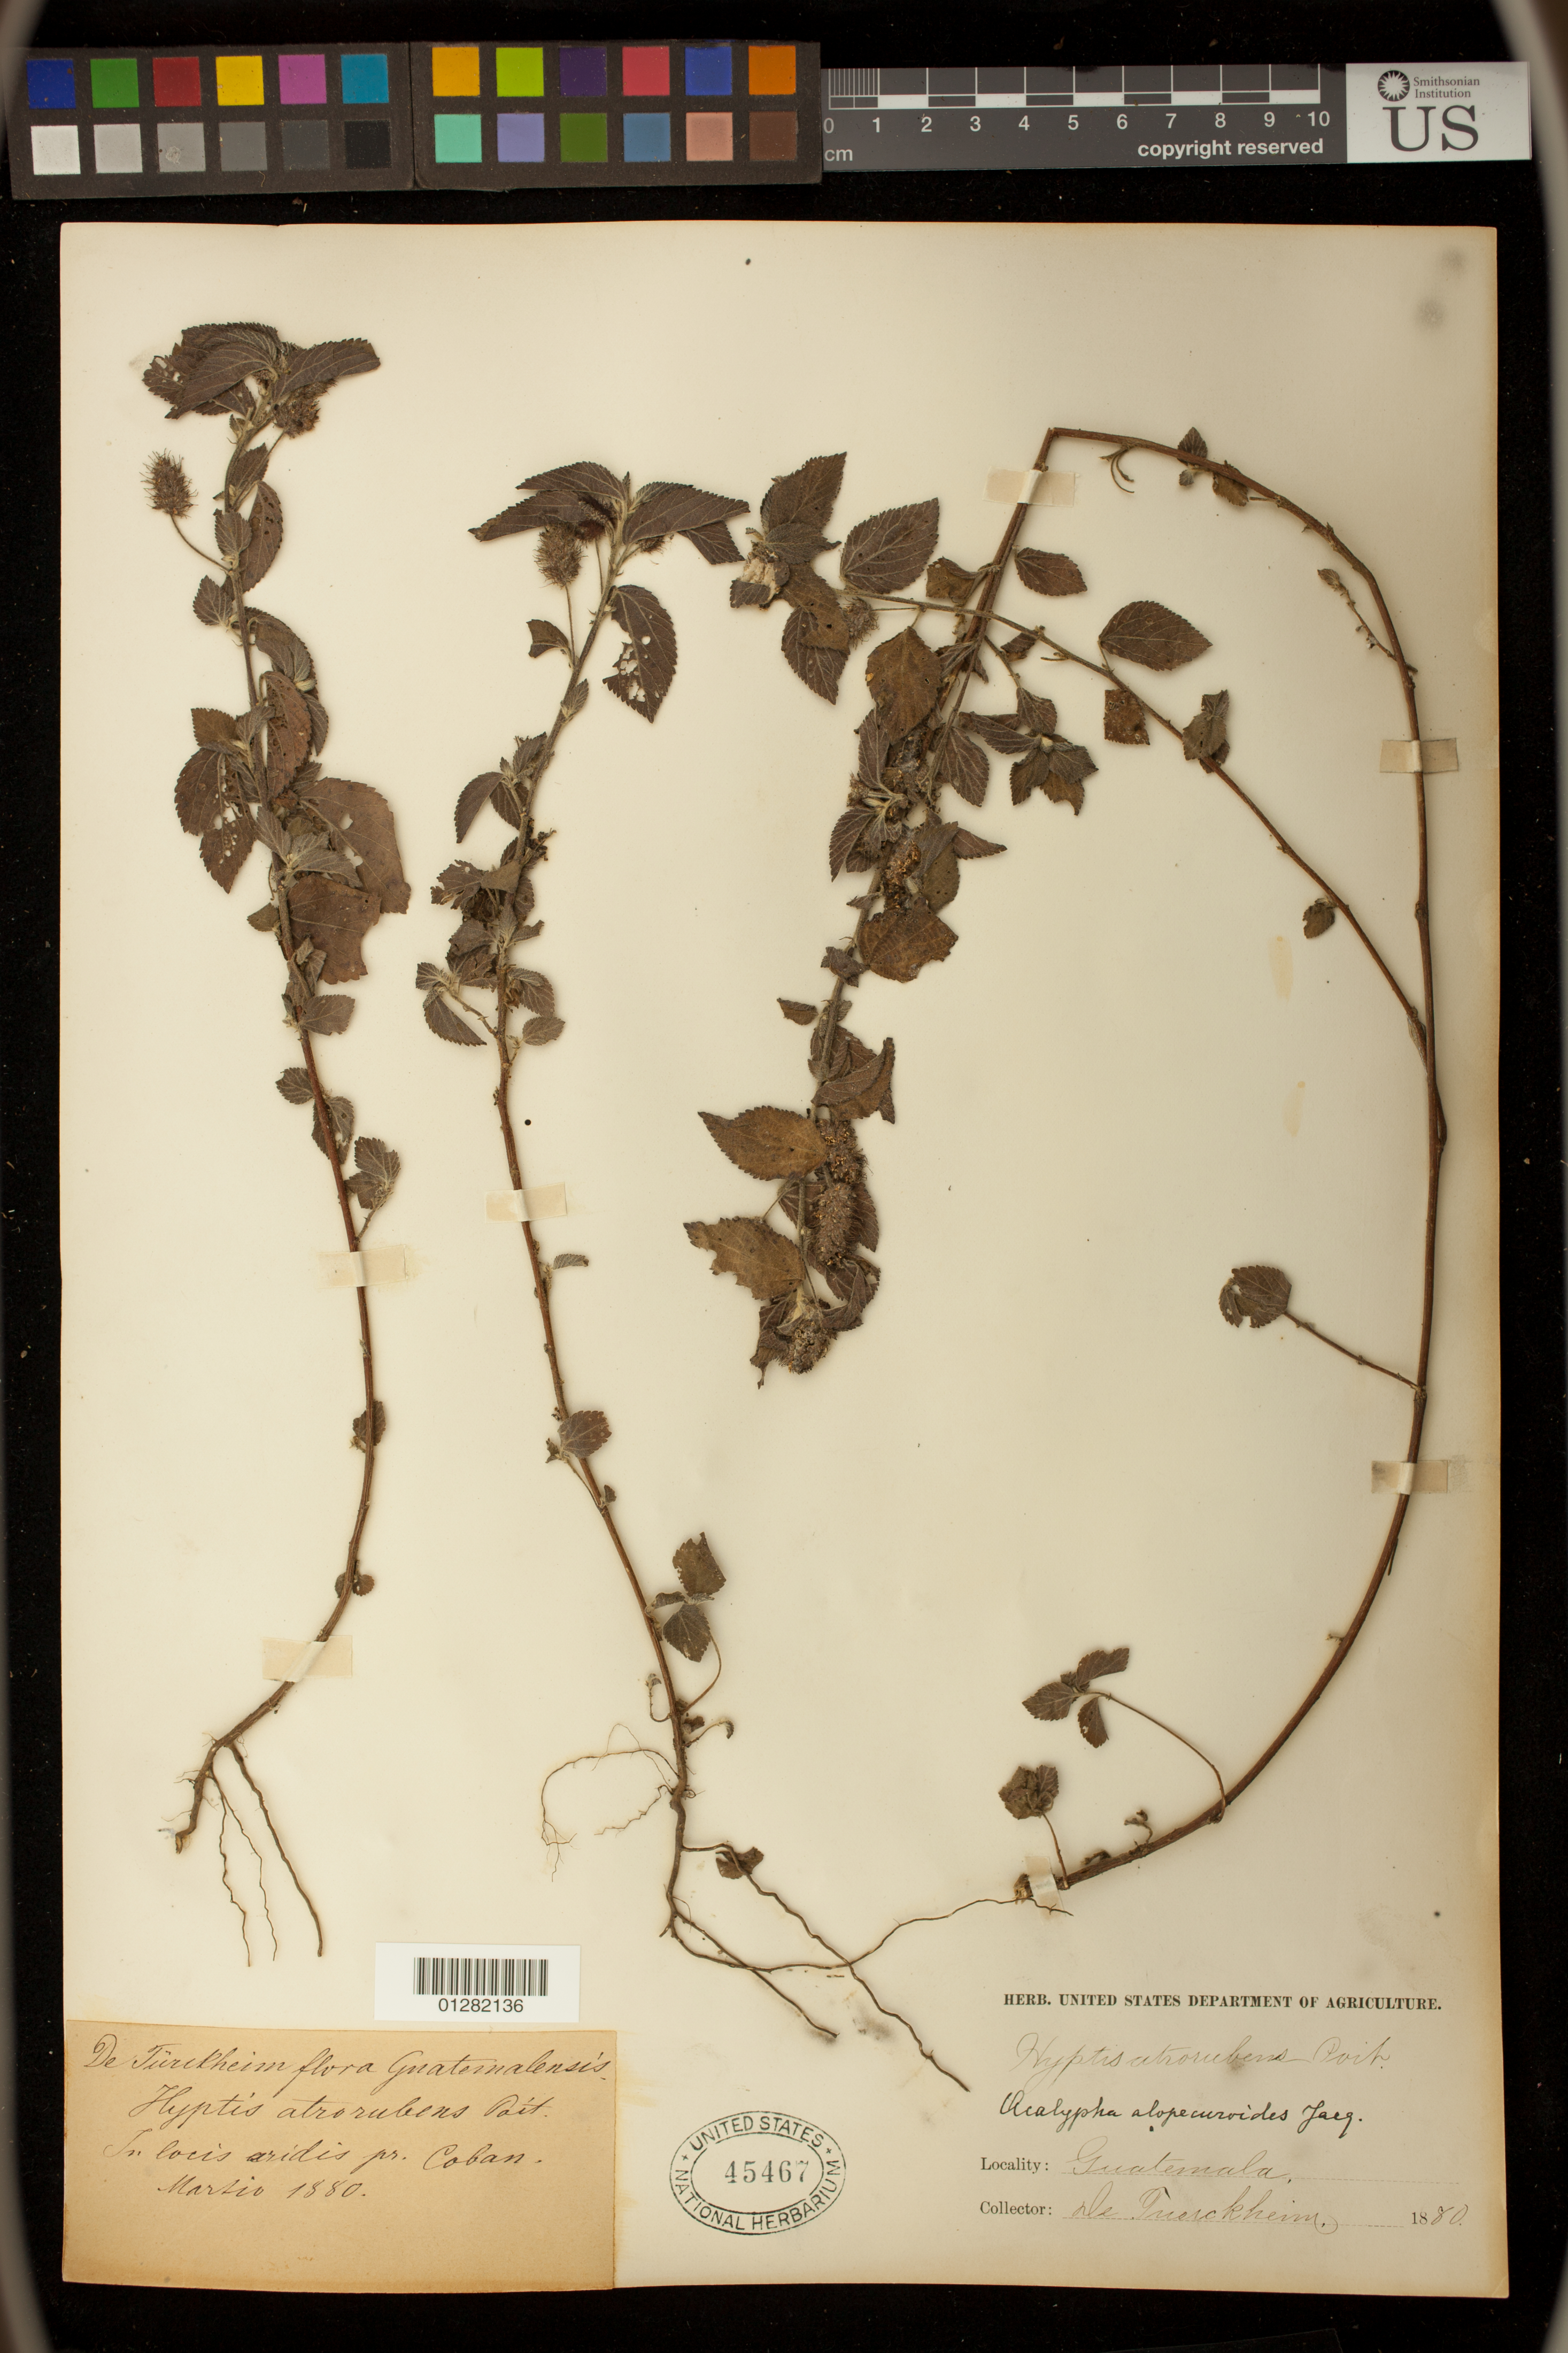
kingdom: Plantae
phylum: Tracheophyta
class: Magnoliopsida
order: Malpighiales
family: Euphorbiaceae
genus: Acalypha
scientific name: Acalypha arvensis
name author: Poepp.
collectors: H. von Türckheim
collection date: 1880-03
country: Guatemala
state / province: Alta Verapaz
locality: In locis aridis pr. Coban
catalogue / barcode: US 45467